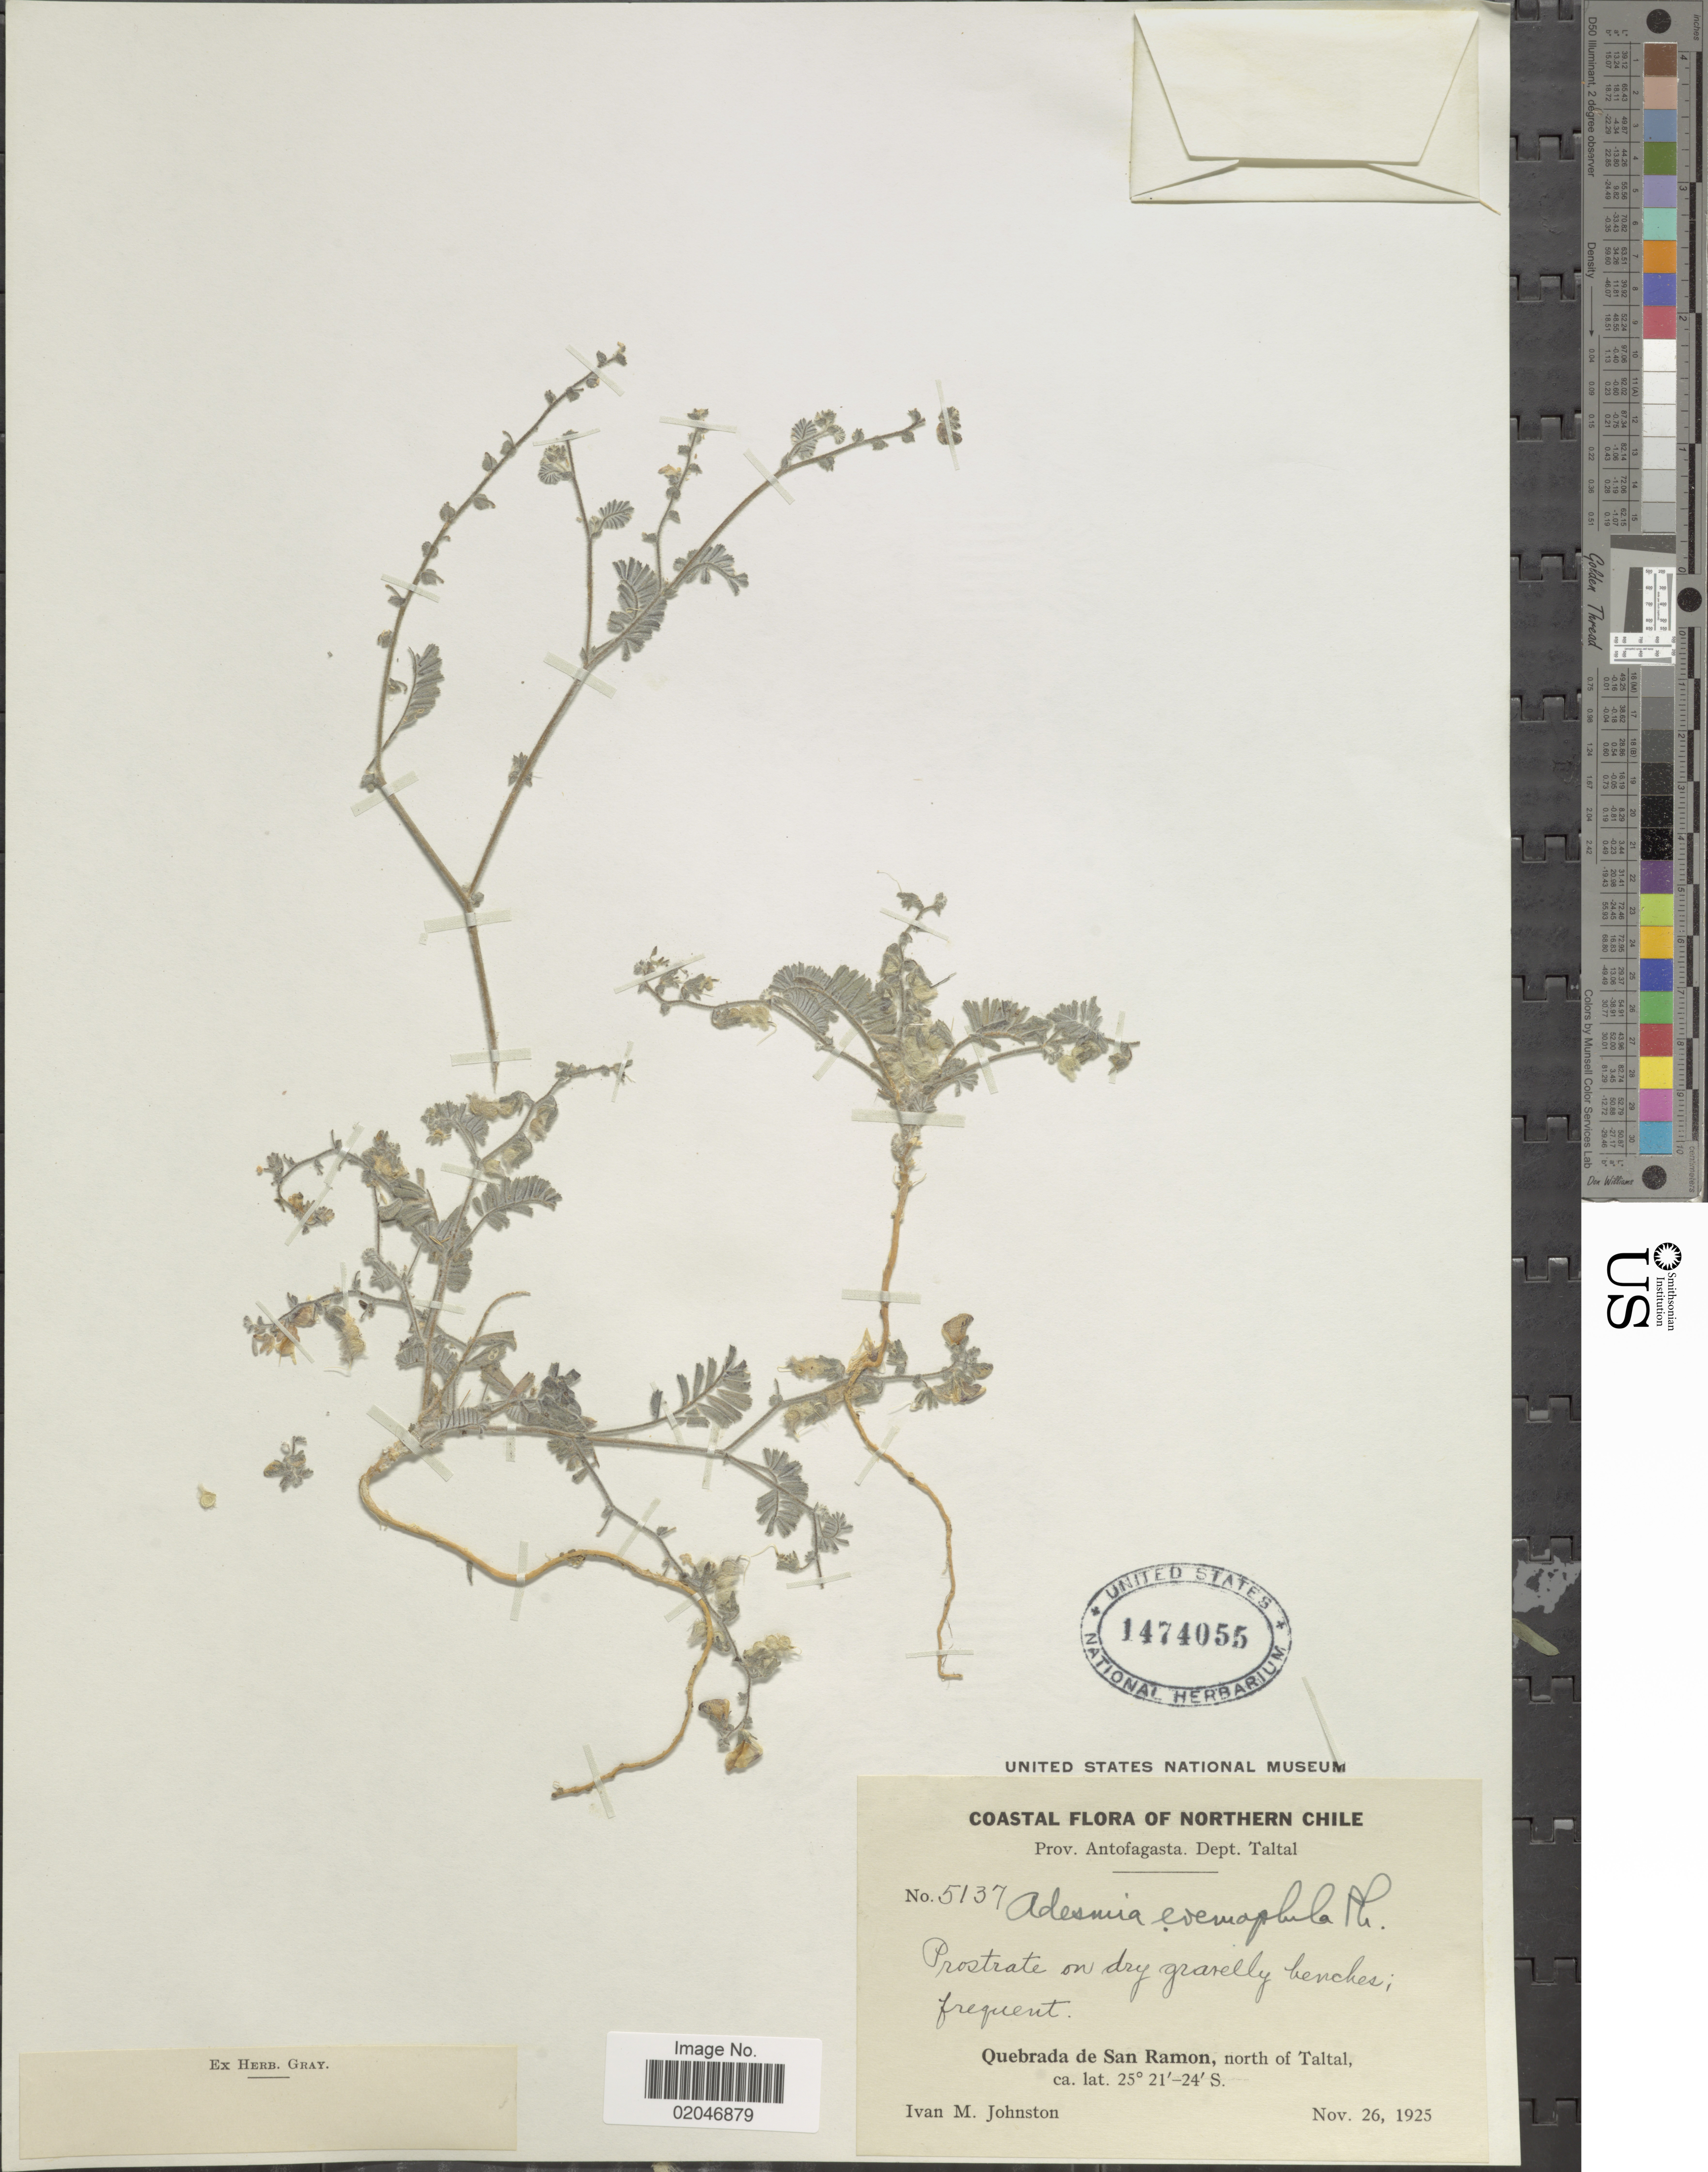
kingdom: Plantae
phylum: Tracheophyta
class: Magnoliopsida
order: Fabales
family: Fabaceae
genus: Adesmia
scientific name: Adesmia eremophila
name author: Phil.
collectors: I.M. Johnston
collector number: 5137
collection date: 1925-11-26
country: Chile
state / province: Antofagasta (II)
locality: Northern Chile, Dept. Taltal, Quebrada de San Ramon, north of Taltal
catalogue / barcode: US 1474055